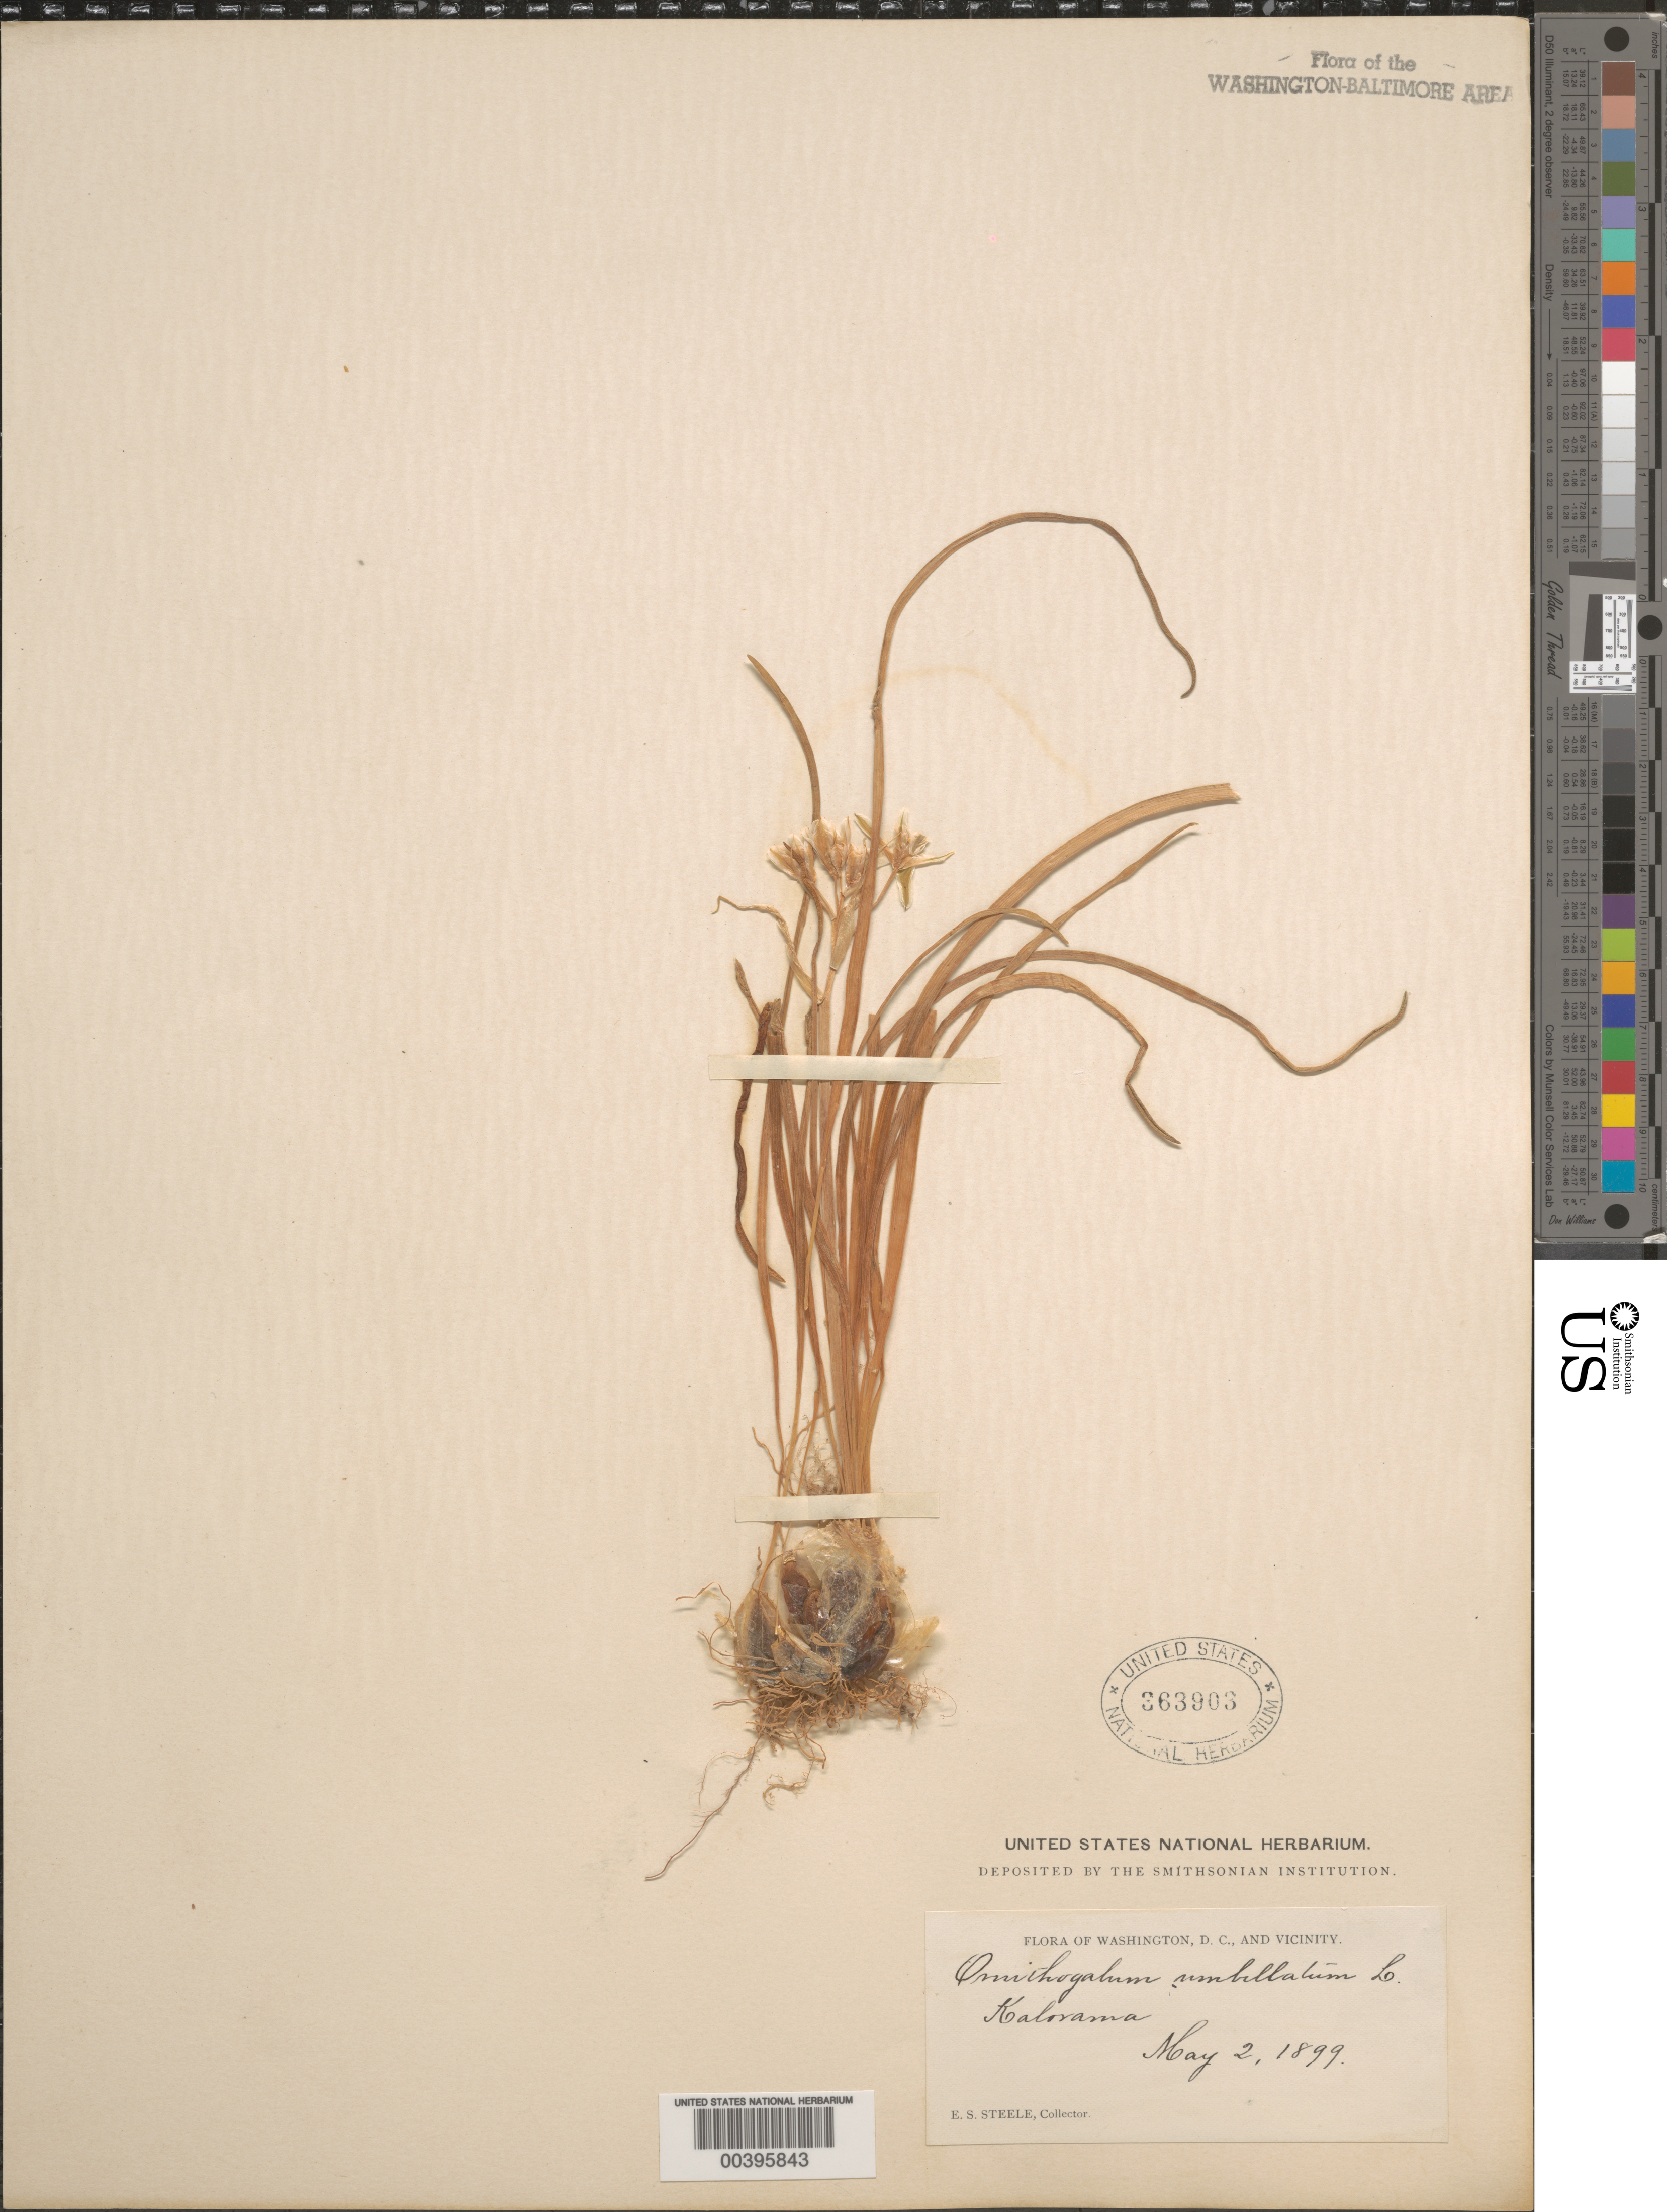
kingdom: Plantae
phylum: Tracheophyta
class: Liliopsida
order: Asparagales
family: Asparagaceae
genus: Ornithogalum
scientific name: Ornithogalum umbellatum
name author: L.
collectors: E. Steele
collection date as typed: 02 May 1899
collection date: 1899-05-02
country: United States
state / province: District of Columbia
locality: Kalorama Rock Creek Park and vicinity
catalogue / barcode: US 363903